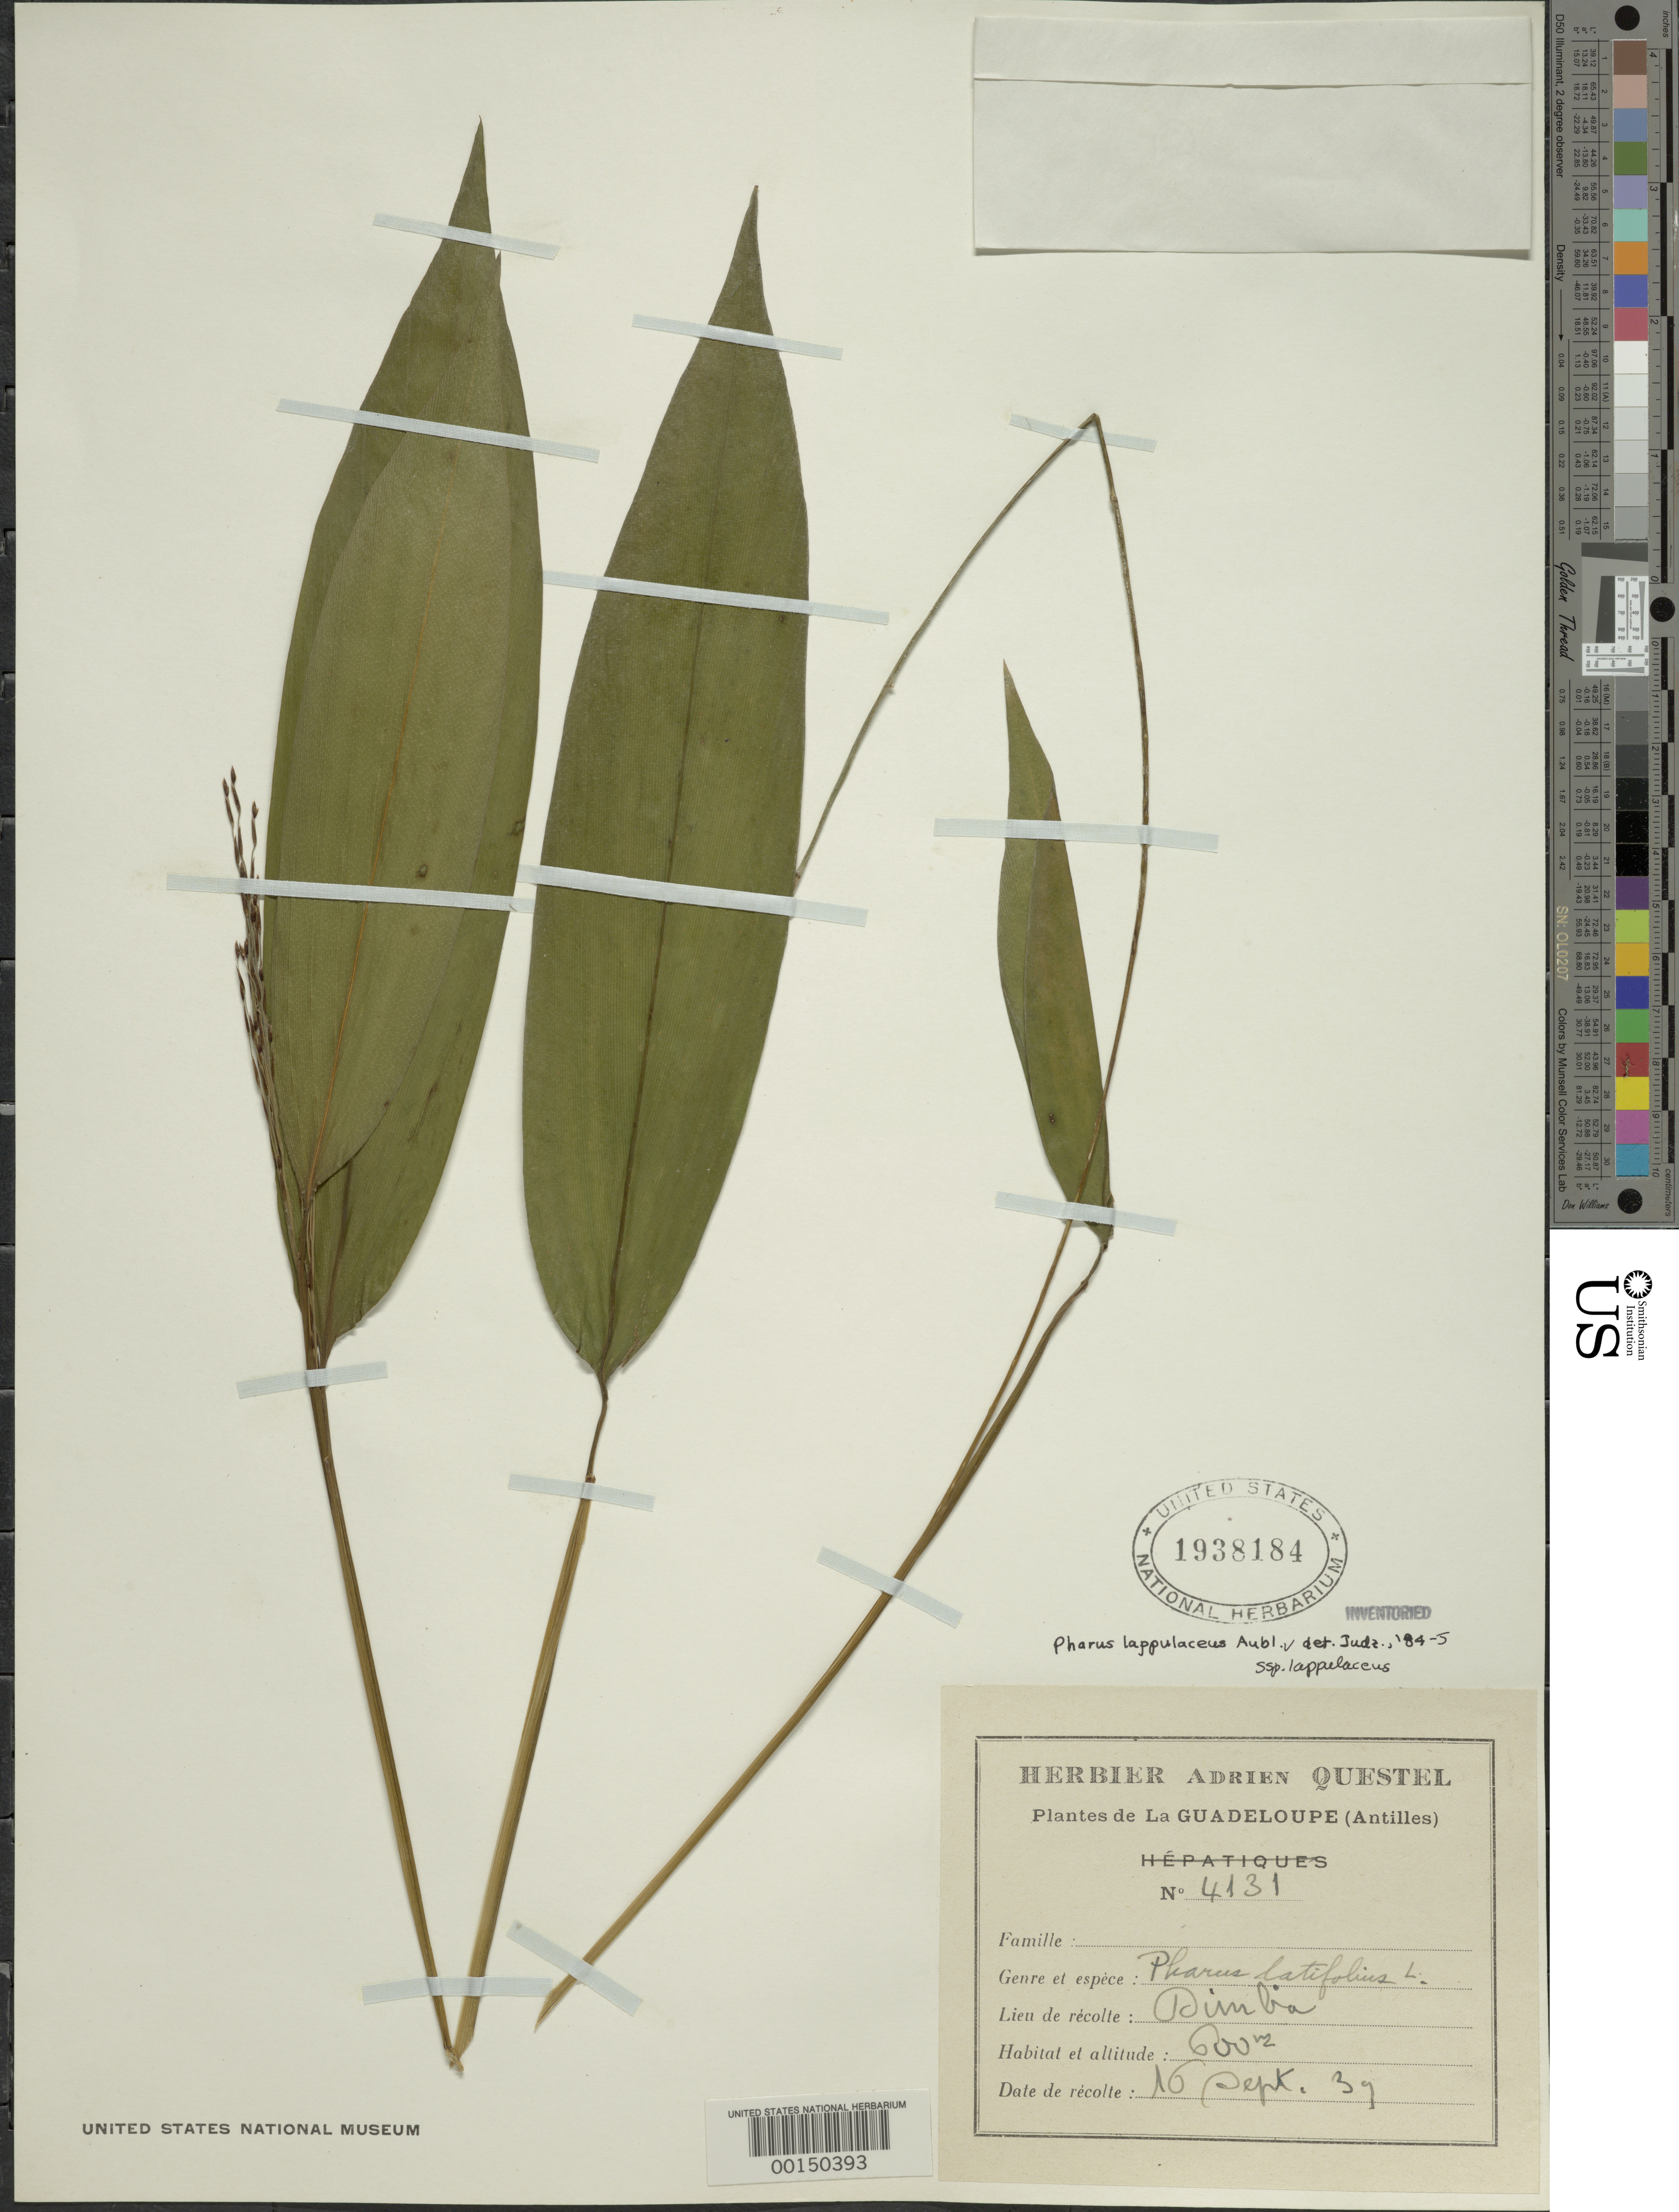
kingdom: Plantae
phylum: Tracheophyta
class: Liliopsida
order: Poales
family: Poaceae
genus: Pharus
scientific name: Pharus lappulaceus subsp. lappulaceus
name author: Aubl.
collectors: A. Questel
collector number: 4131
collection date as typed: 16 Sep 1939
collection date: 1939-09-16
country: Guadeloupe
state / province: Basse-terre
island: Basse Terre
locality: Dimba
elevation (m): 600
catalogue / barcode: US 1938184